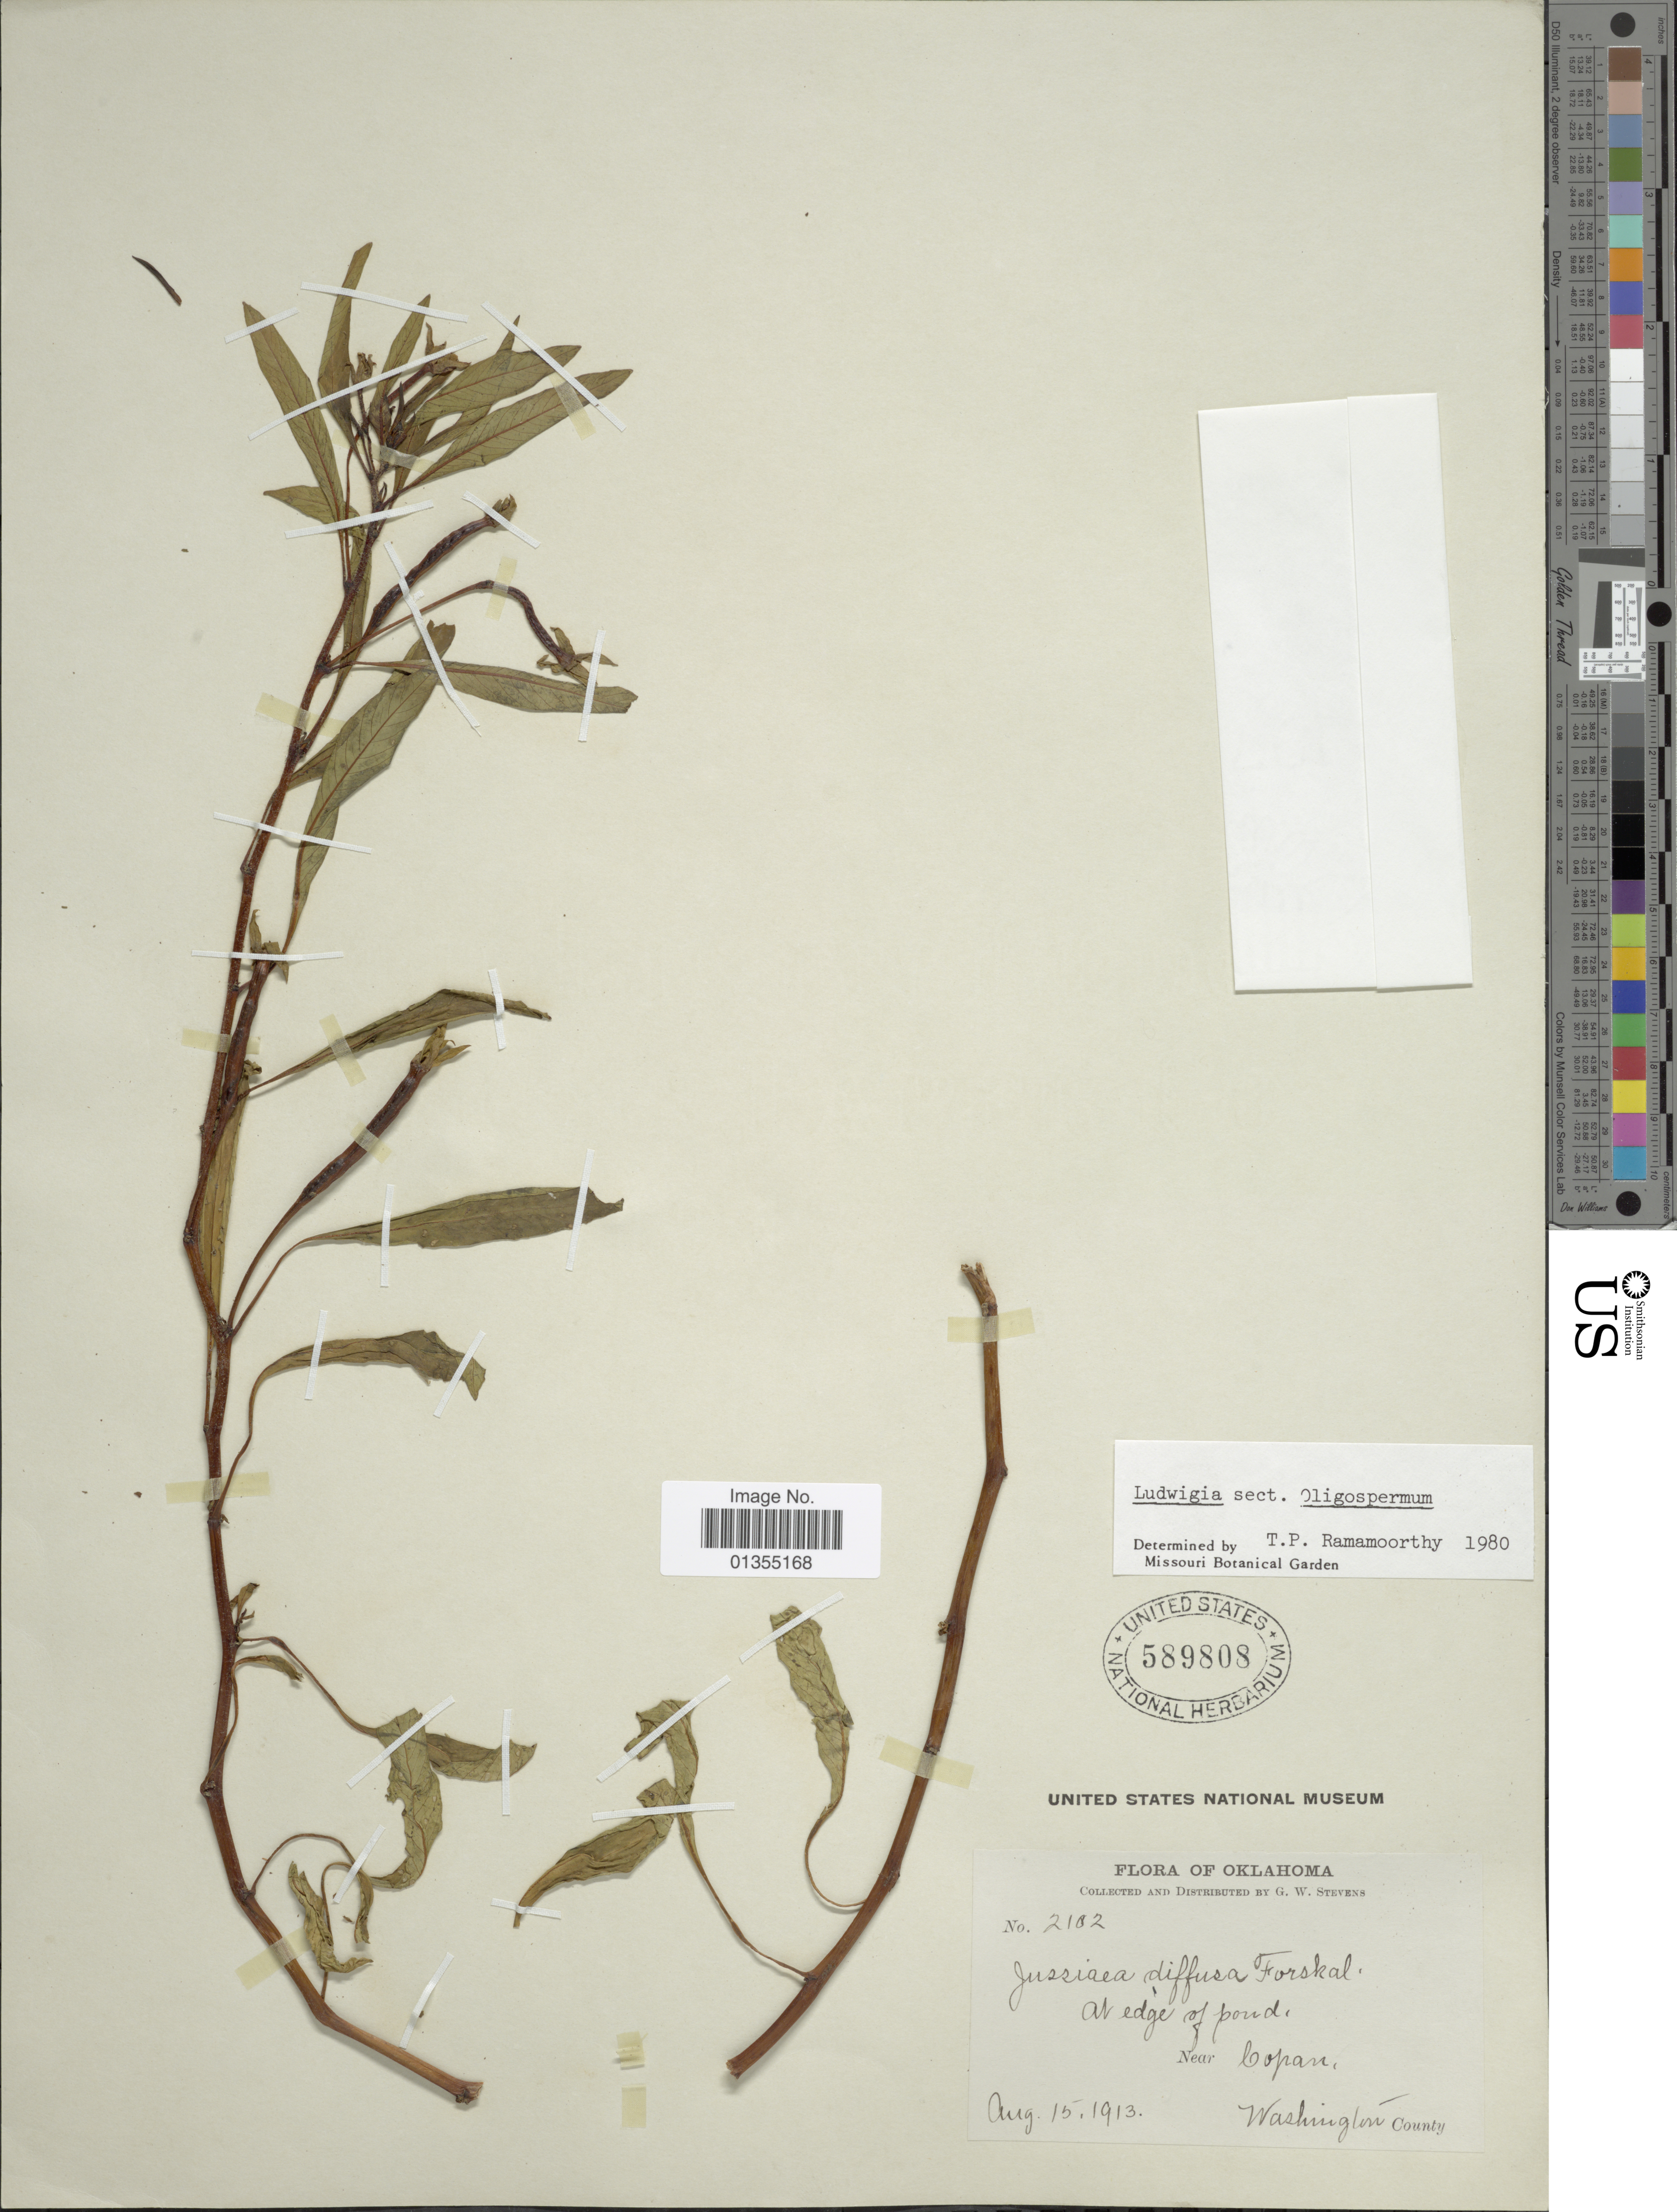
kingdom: Plantae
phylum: Tracheophyta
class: Magnoliopsida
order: Myrtales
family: Onagraceae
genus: Ludwigia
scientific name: Ludwigia stolonifera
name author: (Guill. & Perr.) P.H. Raven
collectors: G. W. Stevens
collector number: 2182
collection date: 1913-08-15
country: United States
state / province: Oklahoma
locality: Near Copan, Washington County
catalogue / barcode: US 589808